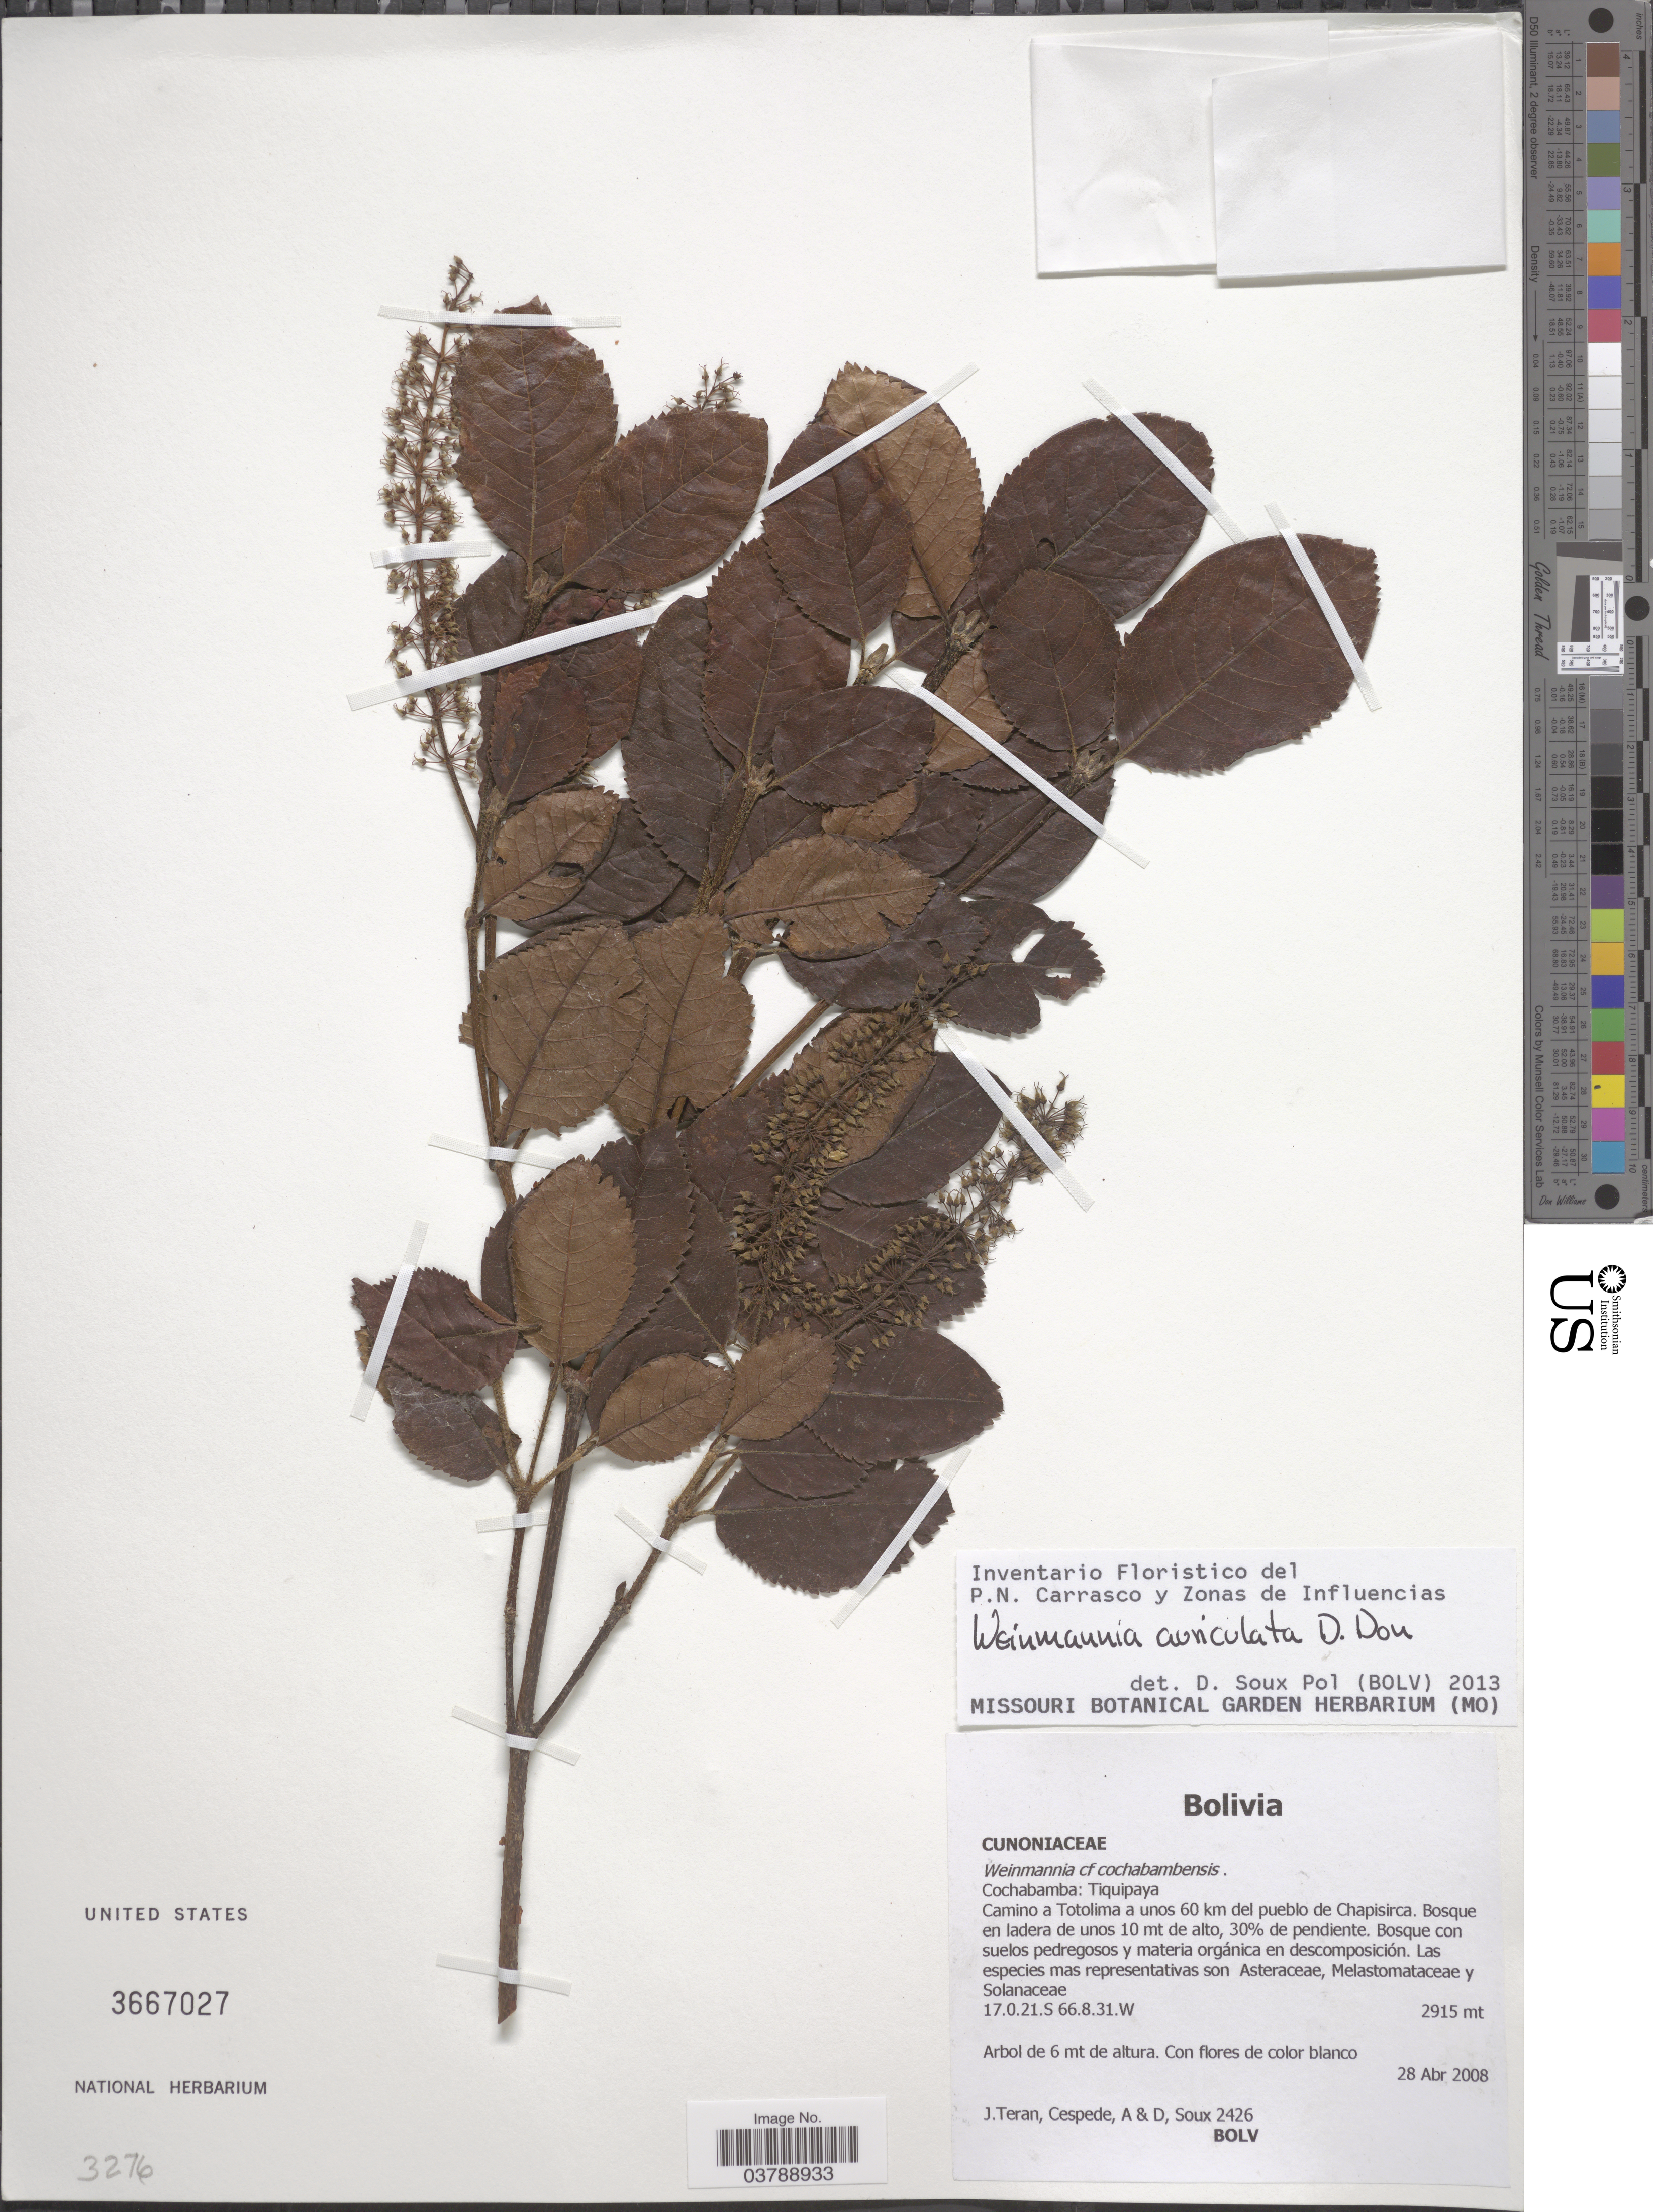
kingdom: Plantae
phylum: Tracheophyta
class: Magnoliopsida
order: Oxalidales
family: Cunoniaceae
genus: Weinmannia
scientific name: Weinmannia auriculata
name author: D. Don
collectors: J. Teran, A. Cespede & D. Soux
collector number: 2426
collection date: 2008-04-28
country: Bolivia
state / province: Cochabamba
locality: Tiquipaya. Camino a Totolima a unos 60 km del pueblo de Chapisirca.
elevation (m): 2915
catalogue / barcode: US 3667027